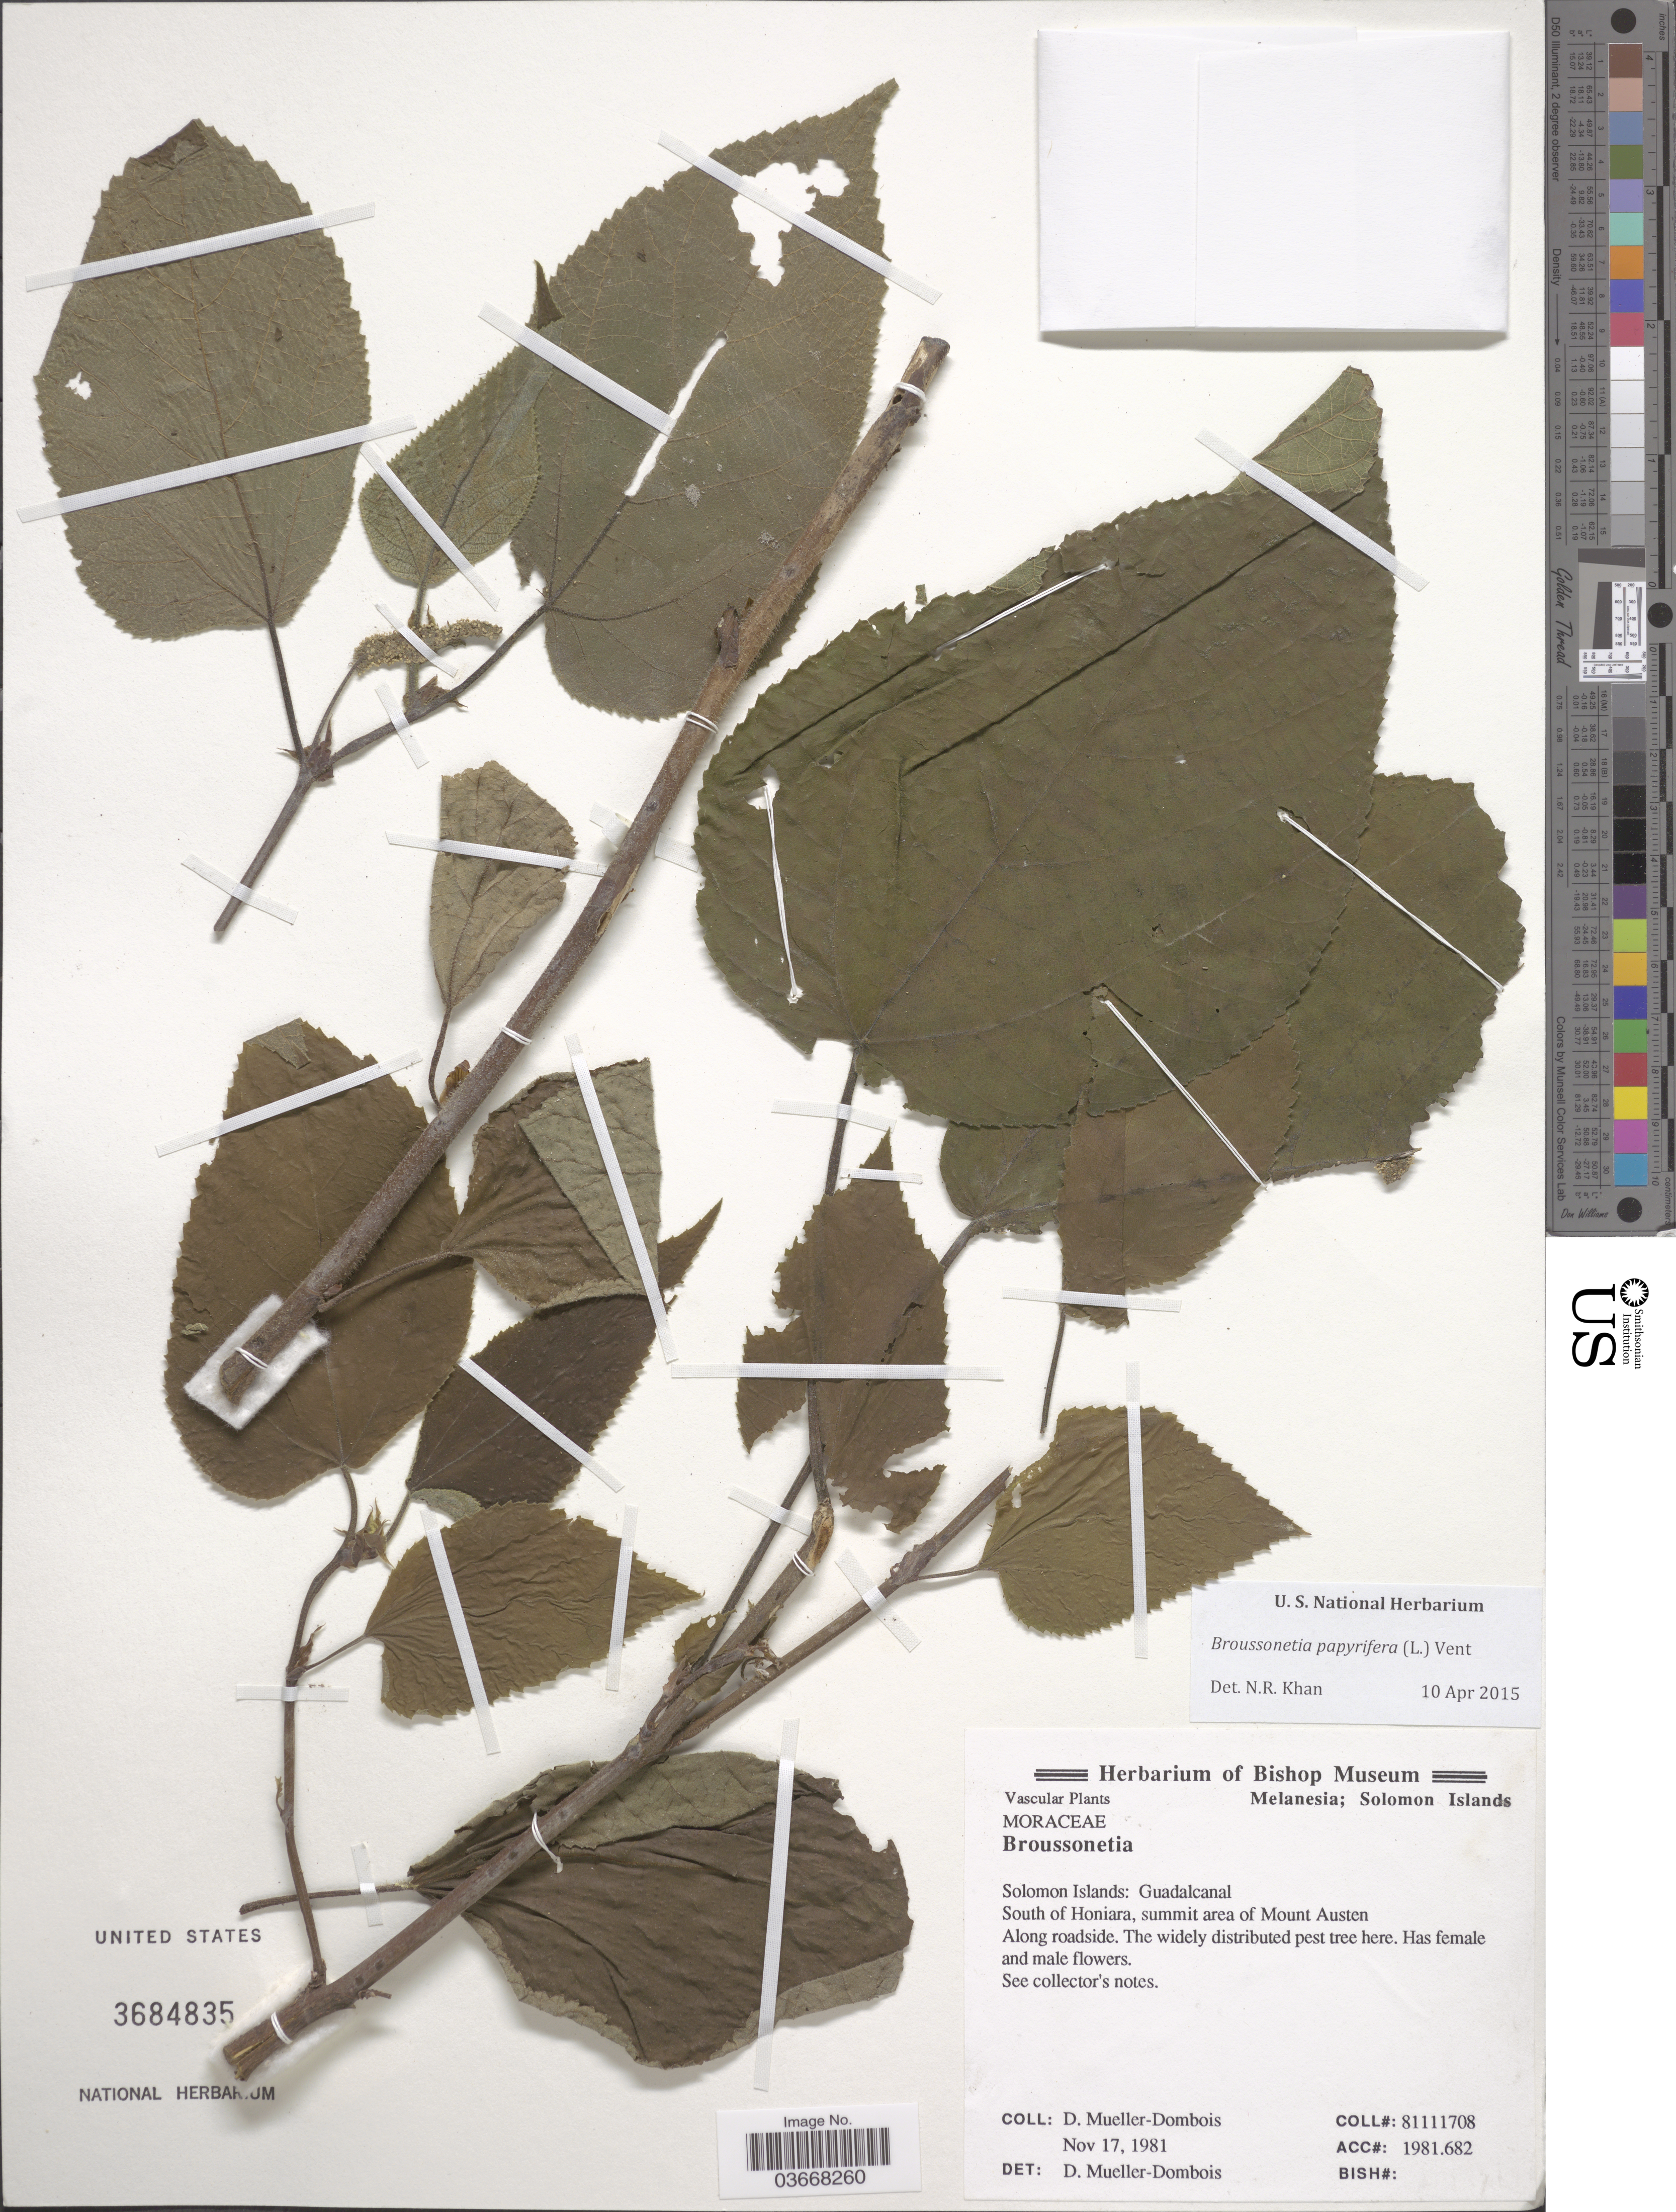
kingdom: Plantae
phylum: Tracheophyta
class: Magnoliopsida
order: Rosales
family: Moraceae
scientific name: Broussoneta papyrifera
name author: (L.) L'Hér. ex Vent.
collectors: D. Mueller-Dombois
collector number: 81111708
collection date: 1981-11-17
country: Solomon Islands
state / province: Solomon Islands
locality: Melanesia. Guadalcanal. South of Honiara, summit area of Mount Austen. Along roadside.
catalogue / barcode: US 3684835